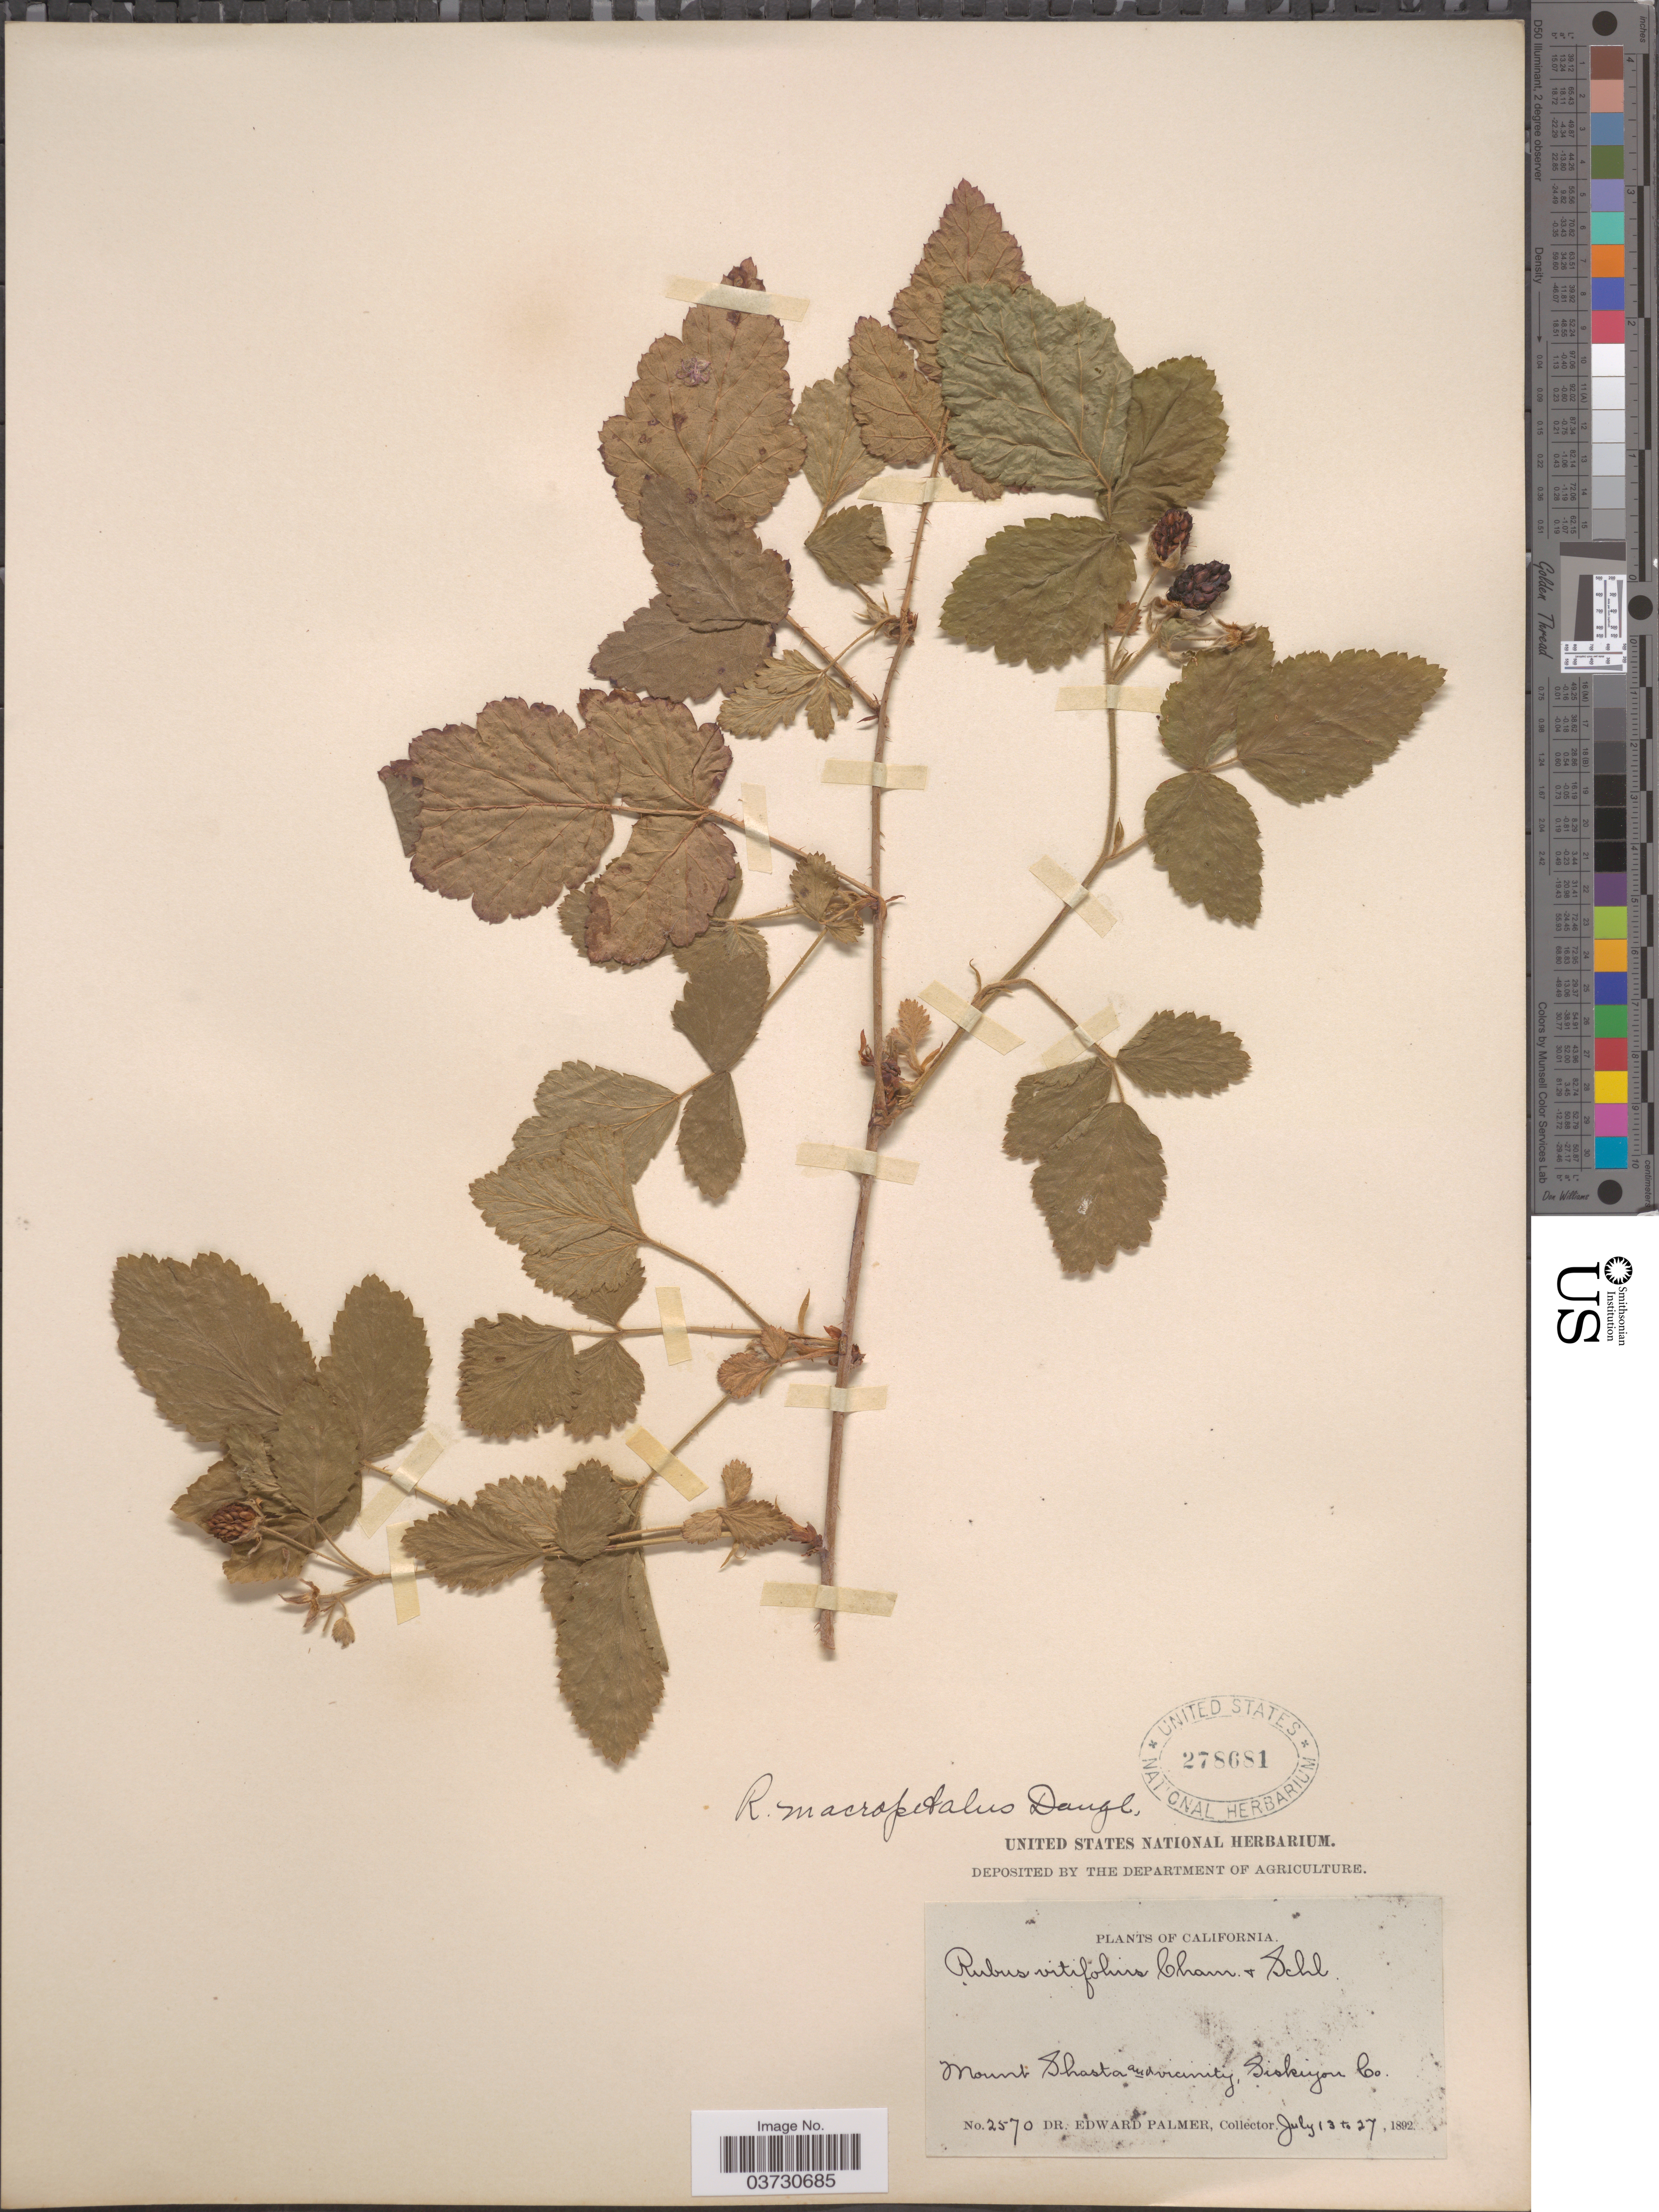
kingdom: Plantae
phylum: Tracheophyta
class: Magnoliopsida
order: Rosales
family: Rosaceae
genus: Rubus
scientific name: Rubus macropetalus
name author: Douglas ex Hook.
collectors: E. Palmer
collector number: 2570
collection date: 1892-07-13/1892-07-27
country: United States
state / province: California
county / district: Siskiyou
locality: Mount Shasta and vicinity, Siskiyou Co.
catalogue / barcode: US 278681